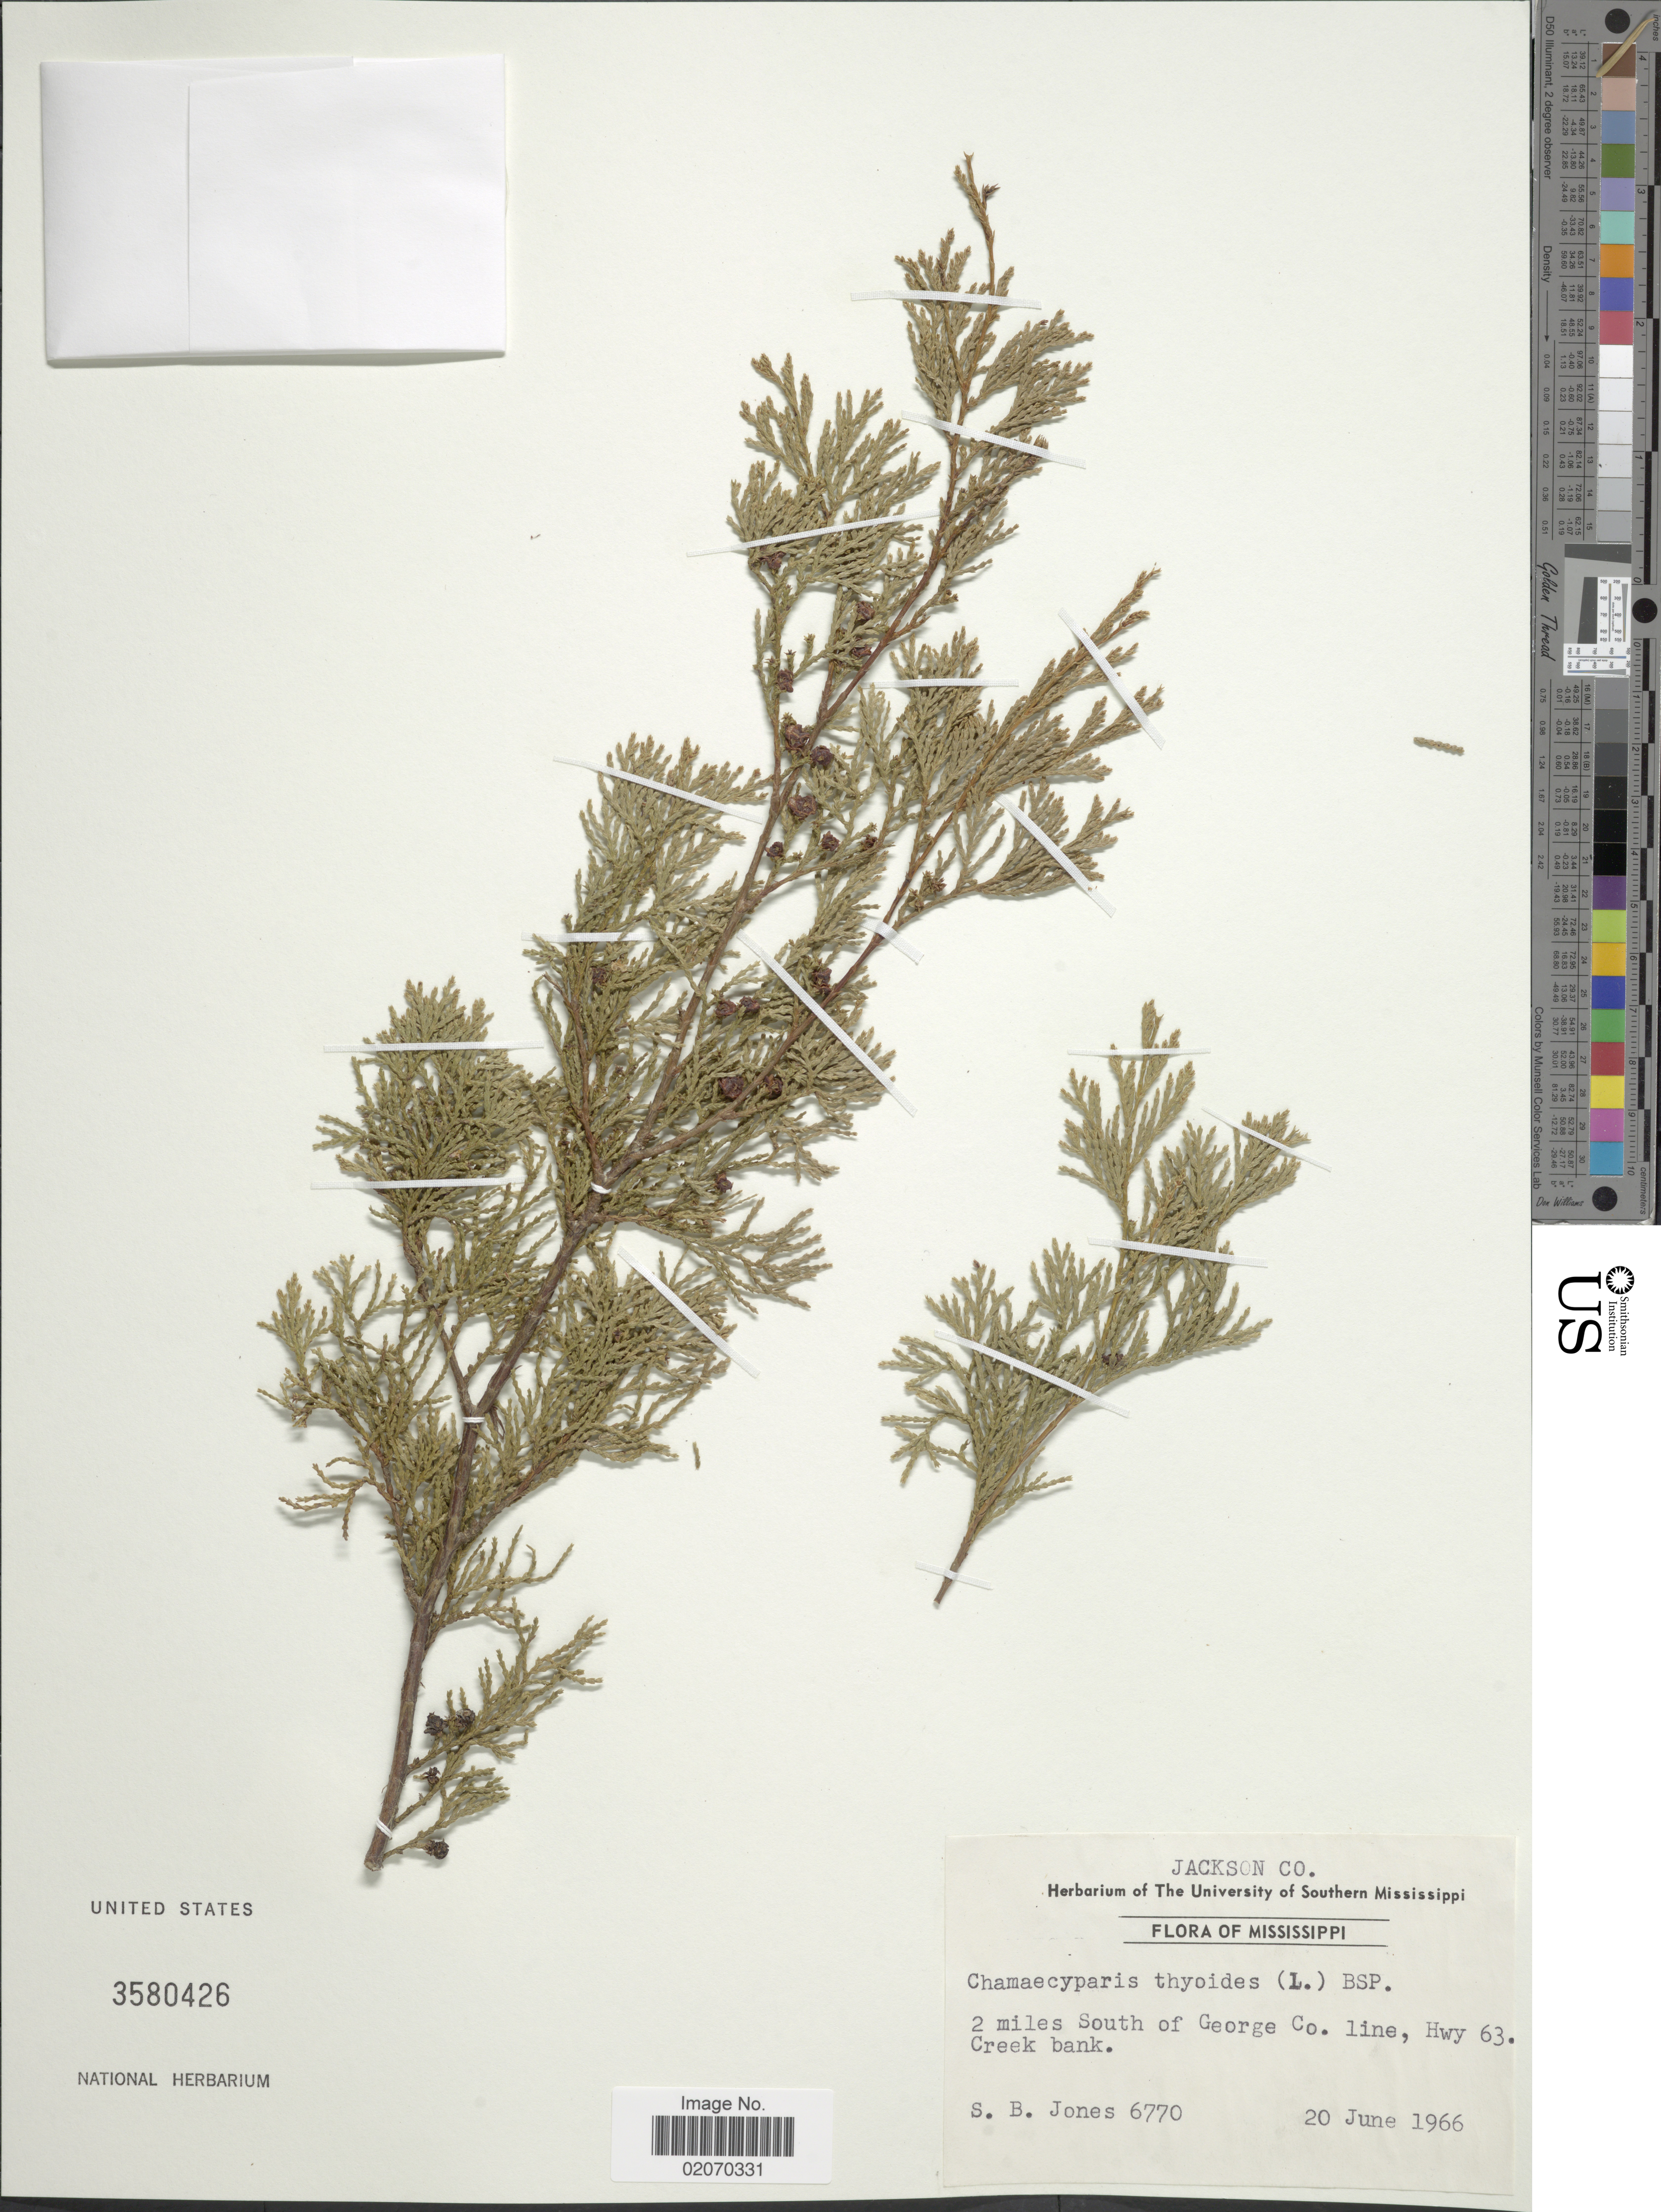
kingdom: Plantae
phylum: Tracheophyta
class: Pinopsida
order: Pinales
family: Cupressaceae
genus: Chamaecyparis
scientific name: Chamaecyparis thyoides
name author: (L.) Britton, Stearns & Poggenb.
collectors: S. B. Jones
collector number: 6770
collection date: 1966-06-20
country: United States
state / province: Mississippi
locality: Jackson Co. 2 miles South of George Co. line, Hwy 63. Creek bank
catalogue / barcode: US 3580426